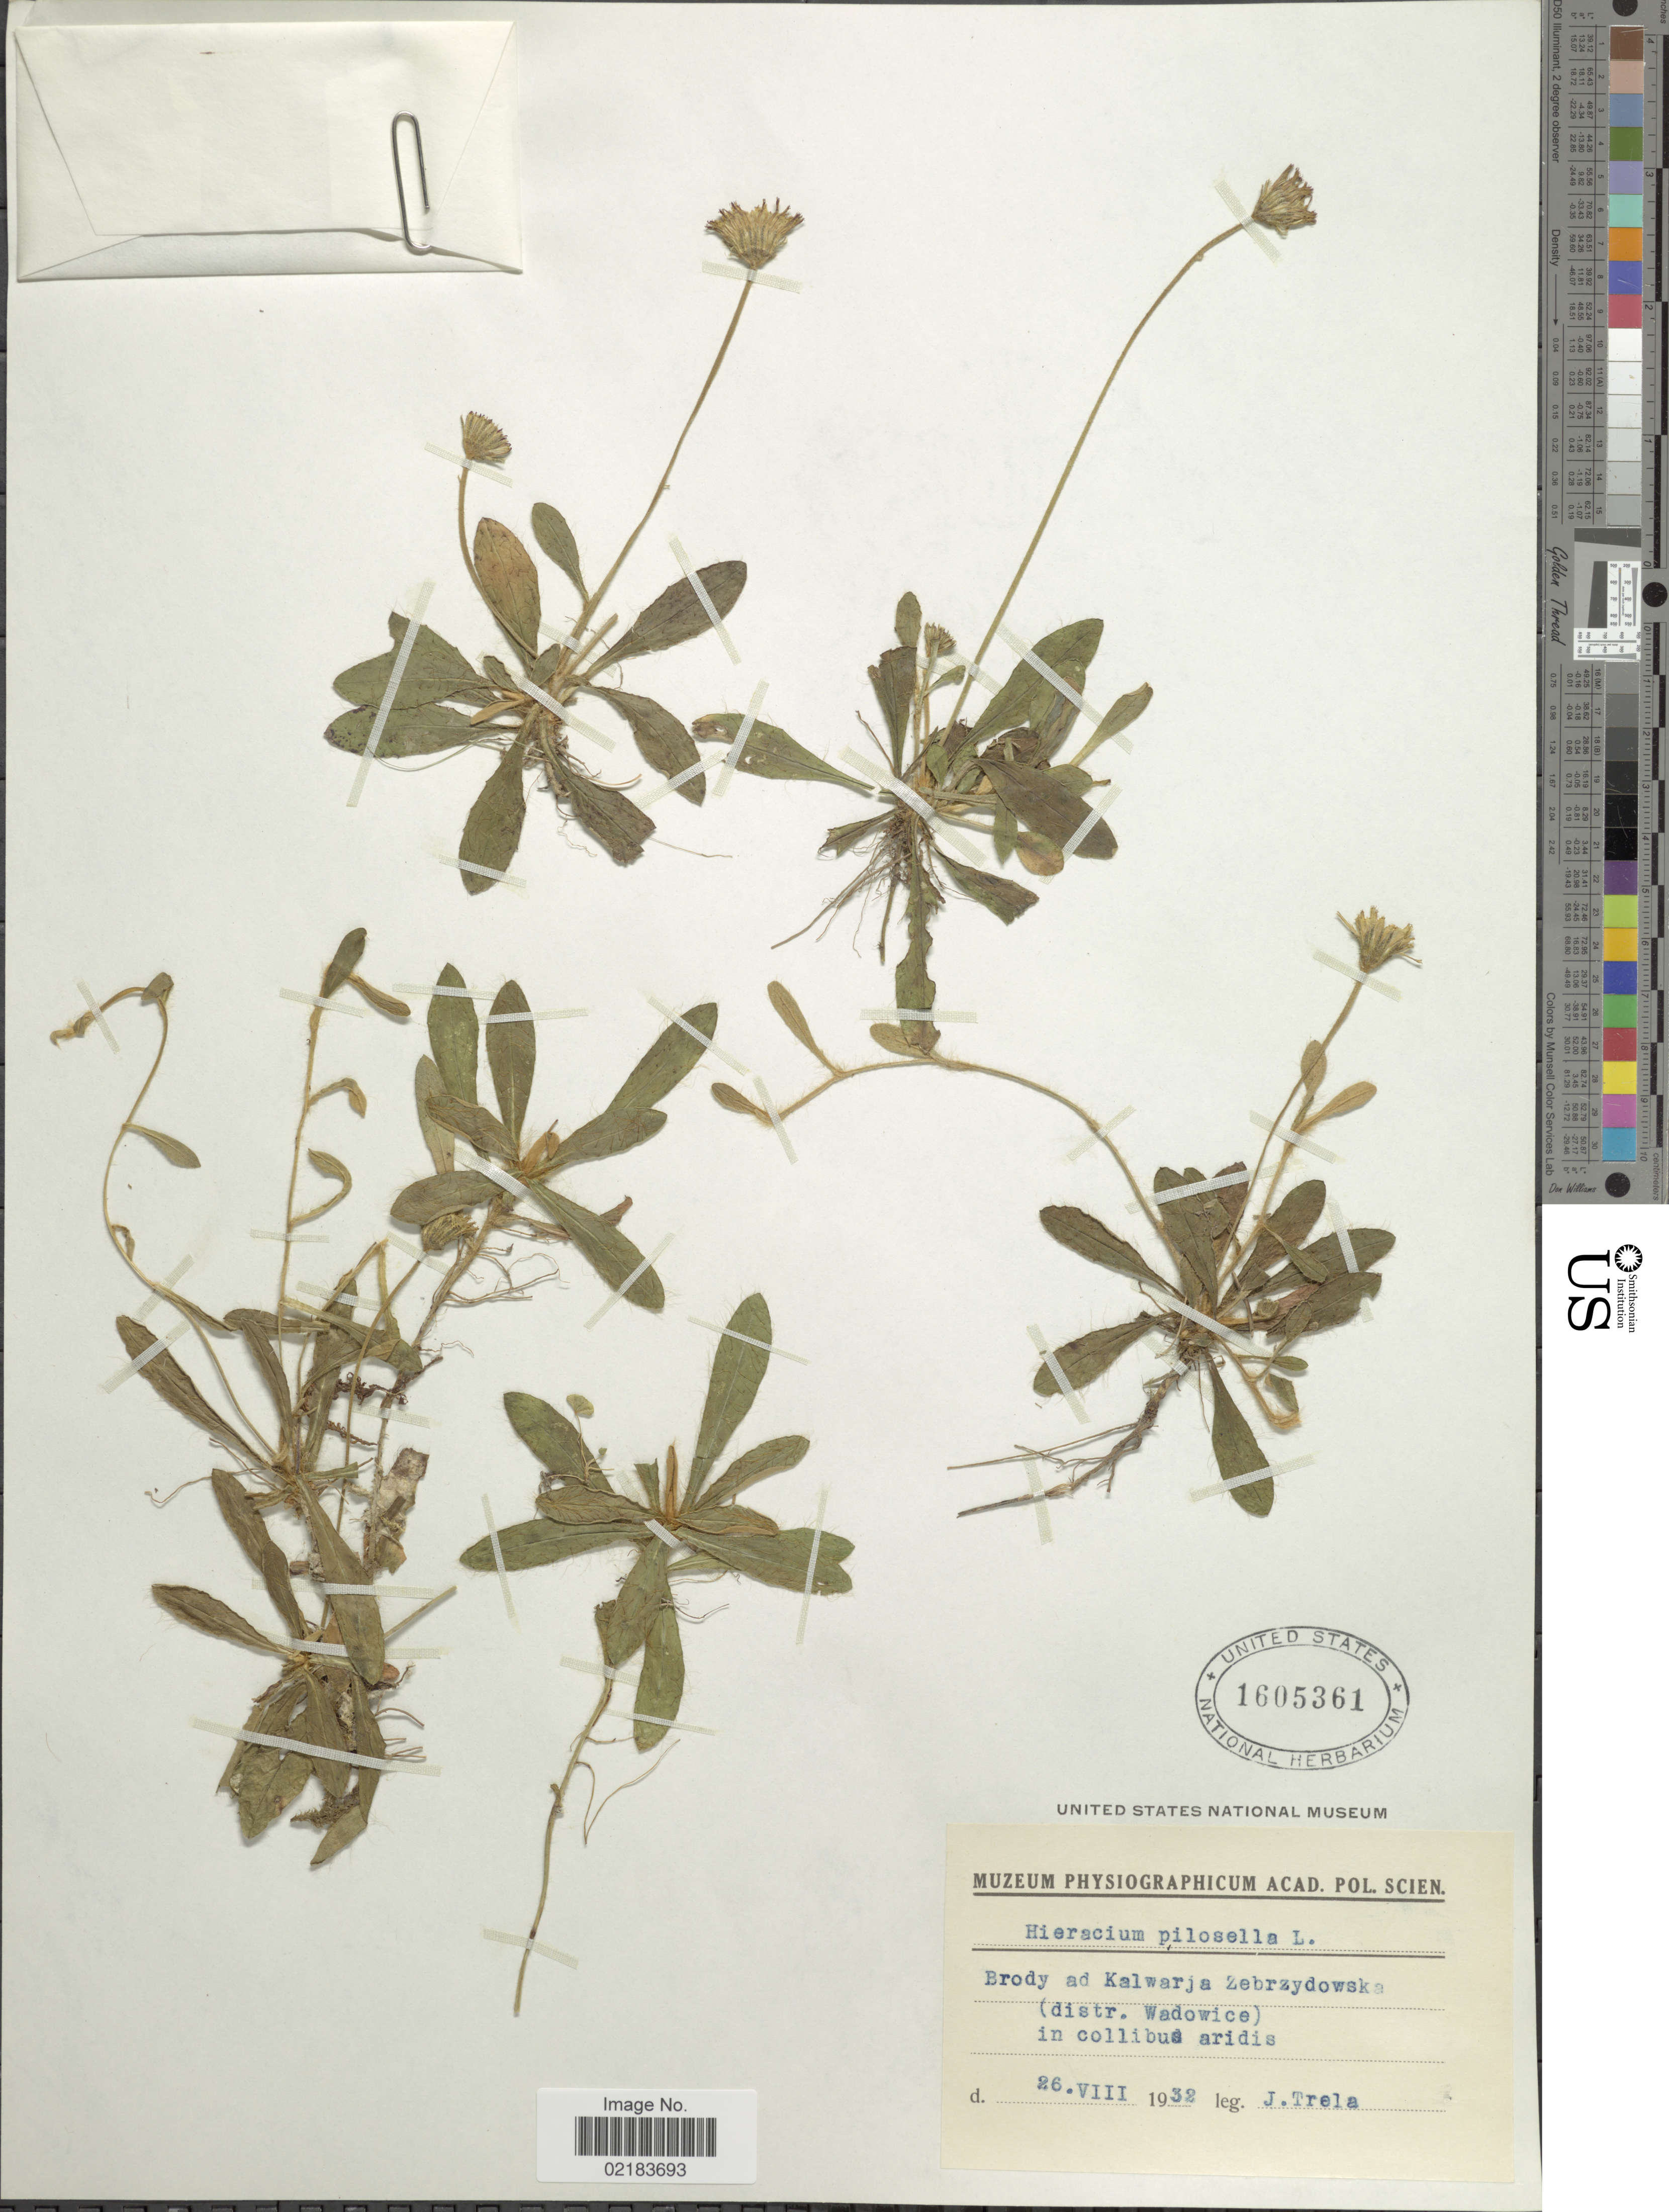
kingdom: Plantae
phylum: Tracheophyta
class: Magnoliopsida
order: Asterales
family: Asteraceae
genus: Pilosella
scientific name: Pilosella officinarum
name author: Vaill.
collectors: J. Trela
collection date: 1932-08-26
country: Poland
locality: Brody ad Kalwarja Zebrzydowska (distr. Wadowice) in collibus aridis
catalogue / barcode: US 1605361